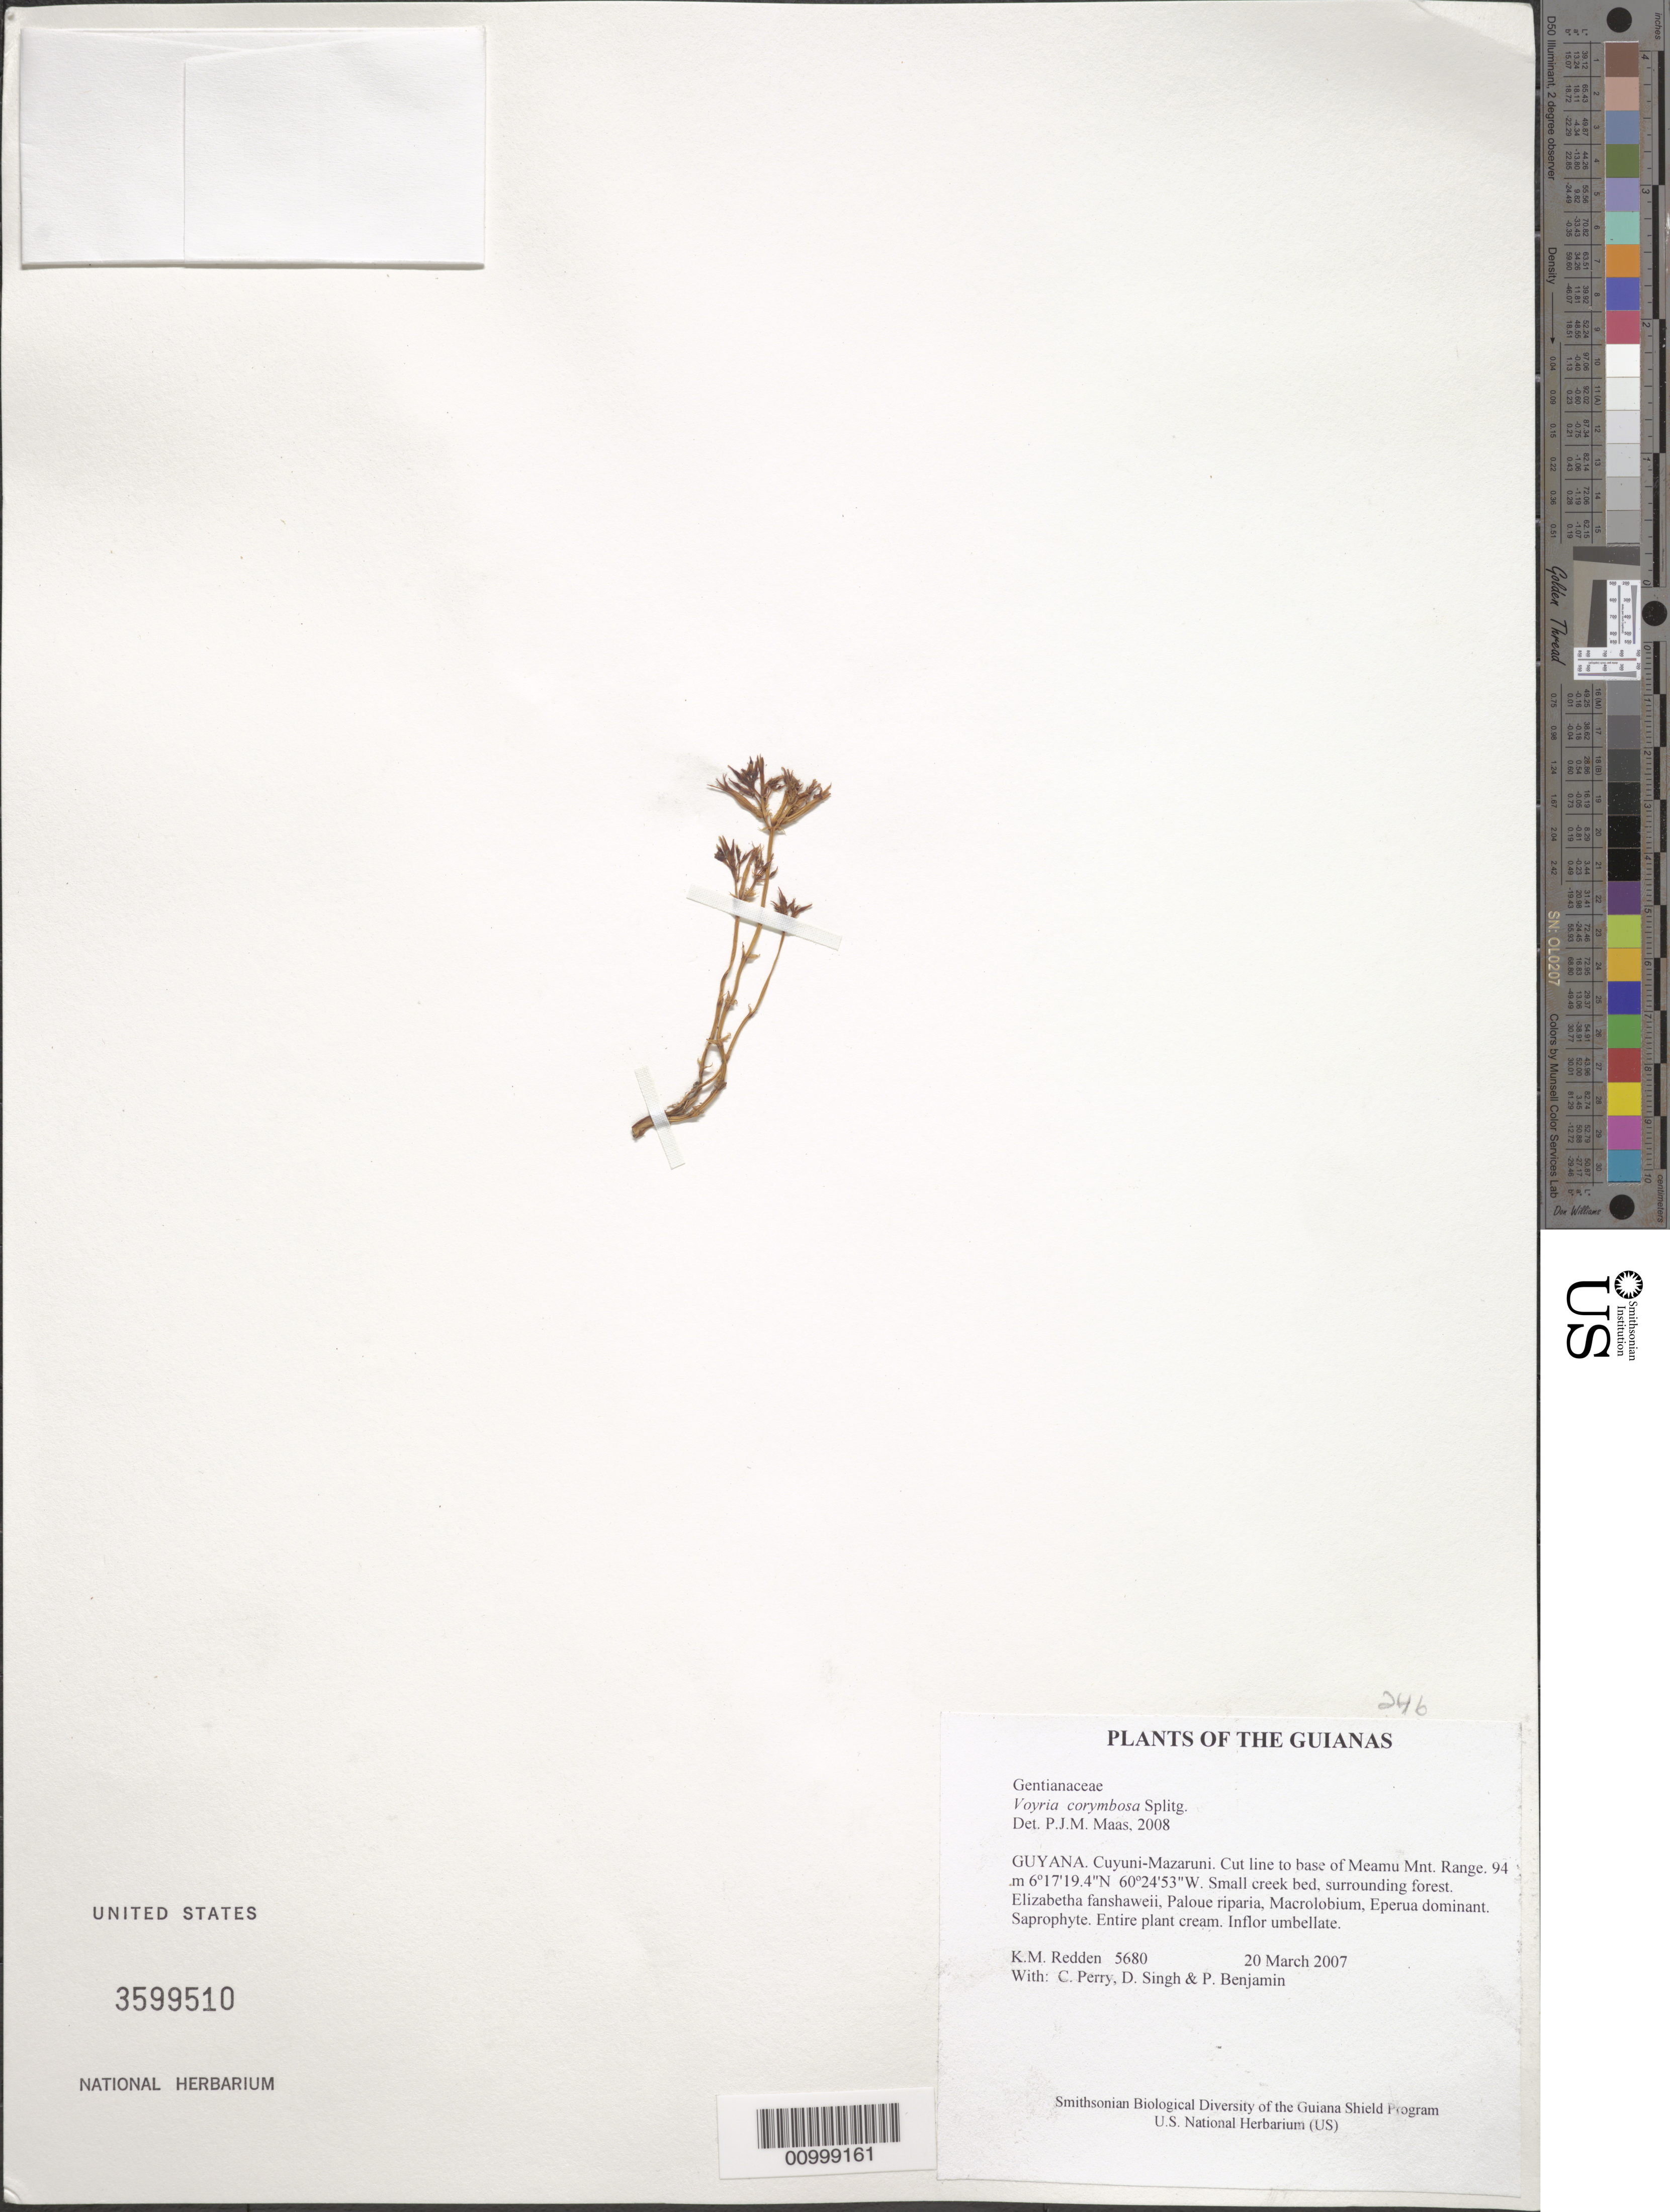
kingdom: Plantae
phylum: Tracheophyta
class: Magnoliopsida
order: Gentianales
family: Gentianaceae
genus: Voyria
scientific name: Voyria corymbosa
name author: Splitg.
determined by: Maas, Paul J. M.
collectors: K. M. Redden, C. Perry, D. Singh & P. Benjamin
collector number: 5680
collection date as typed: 20 March 2007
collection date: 2007-03-20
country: Guyana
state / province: Cuyuni-Mazaruni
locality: Cut line to base of Meamu Mnt. Range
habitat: Small creek bed, surrounding forest. Elizabetha fanshaweii, Paloue riparia, Macrolobium, Eperua dominant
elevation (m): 94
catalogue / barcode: US 3599510